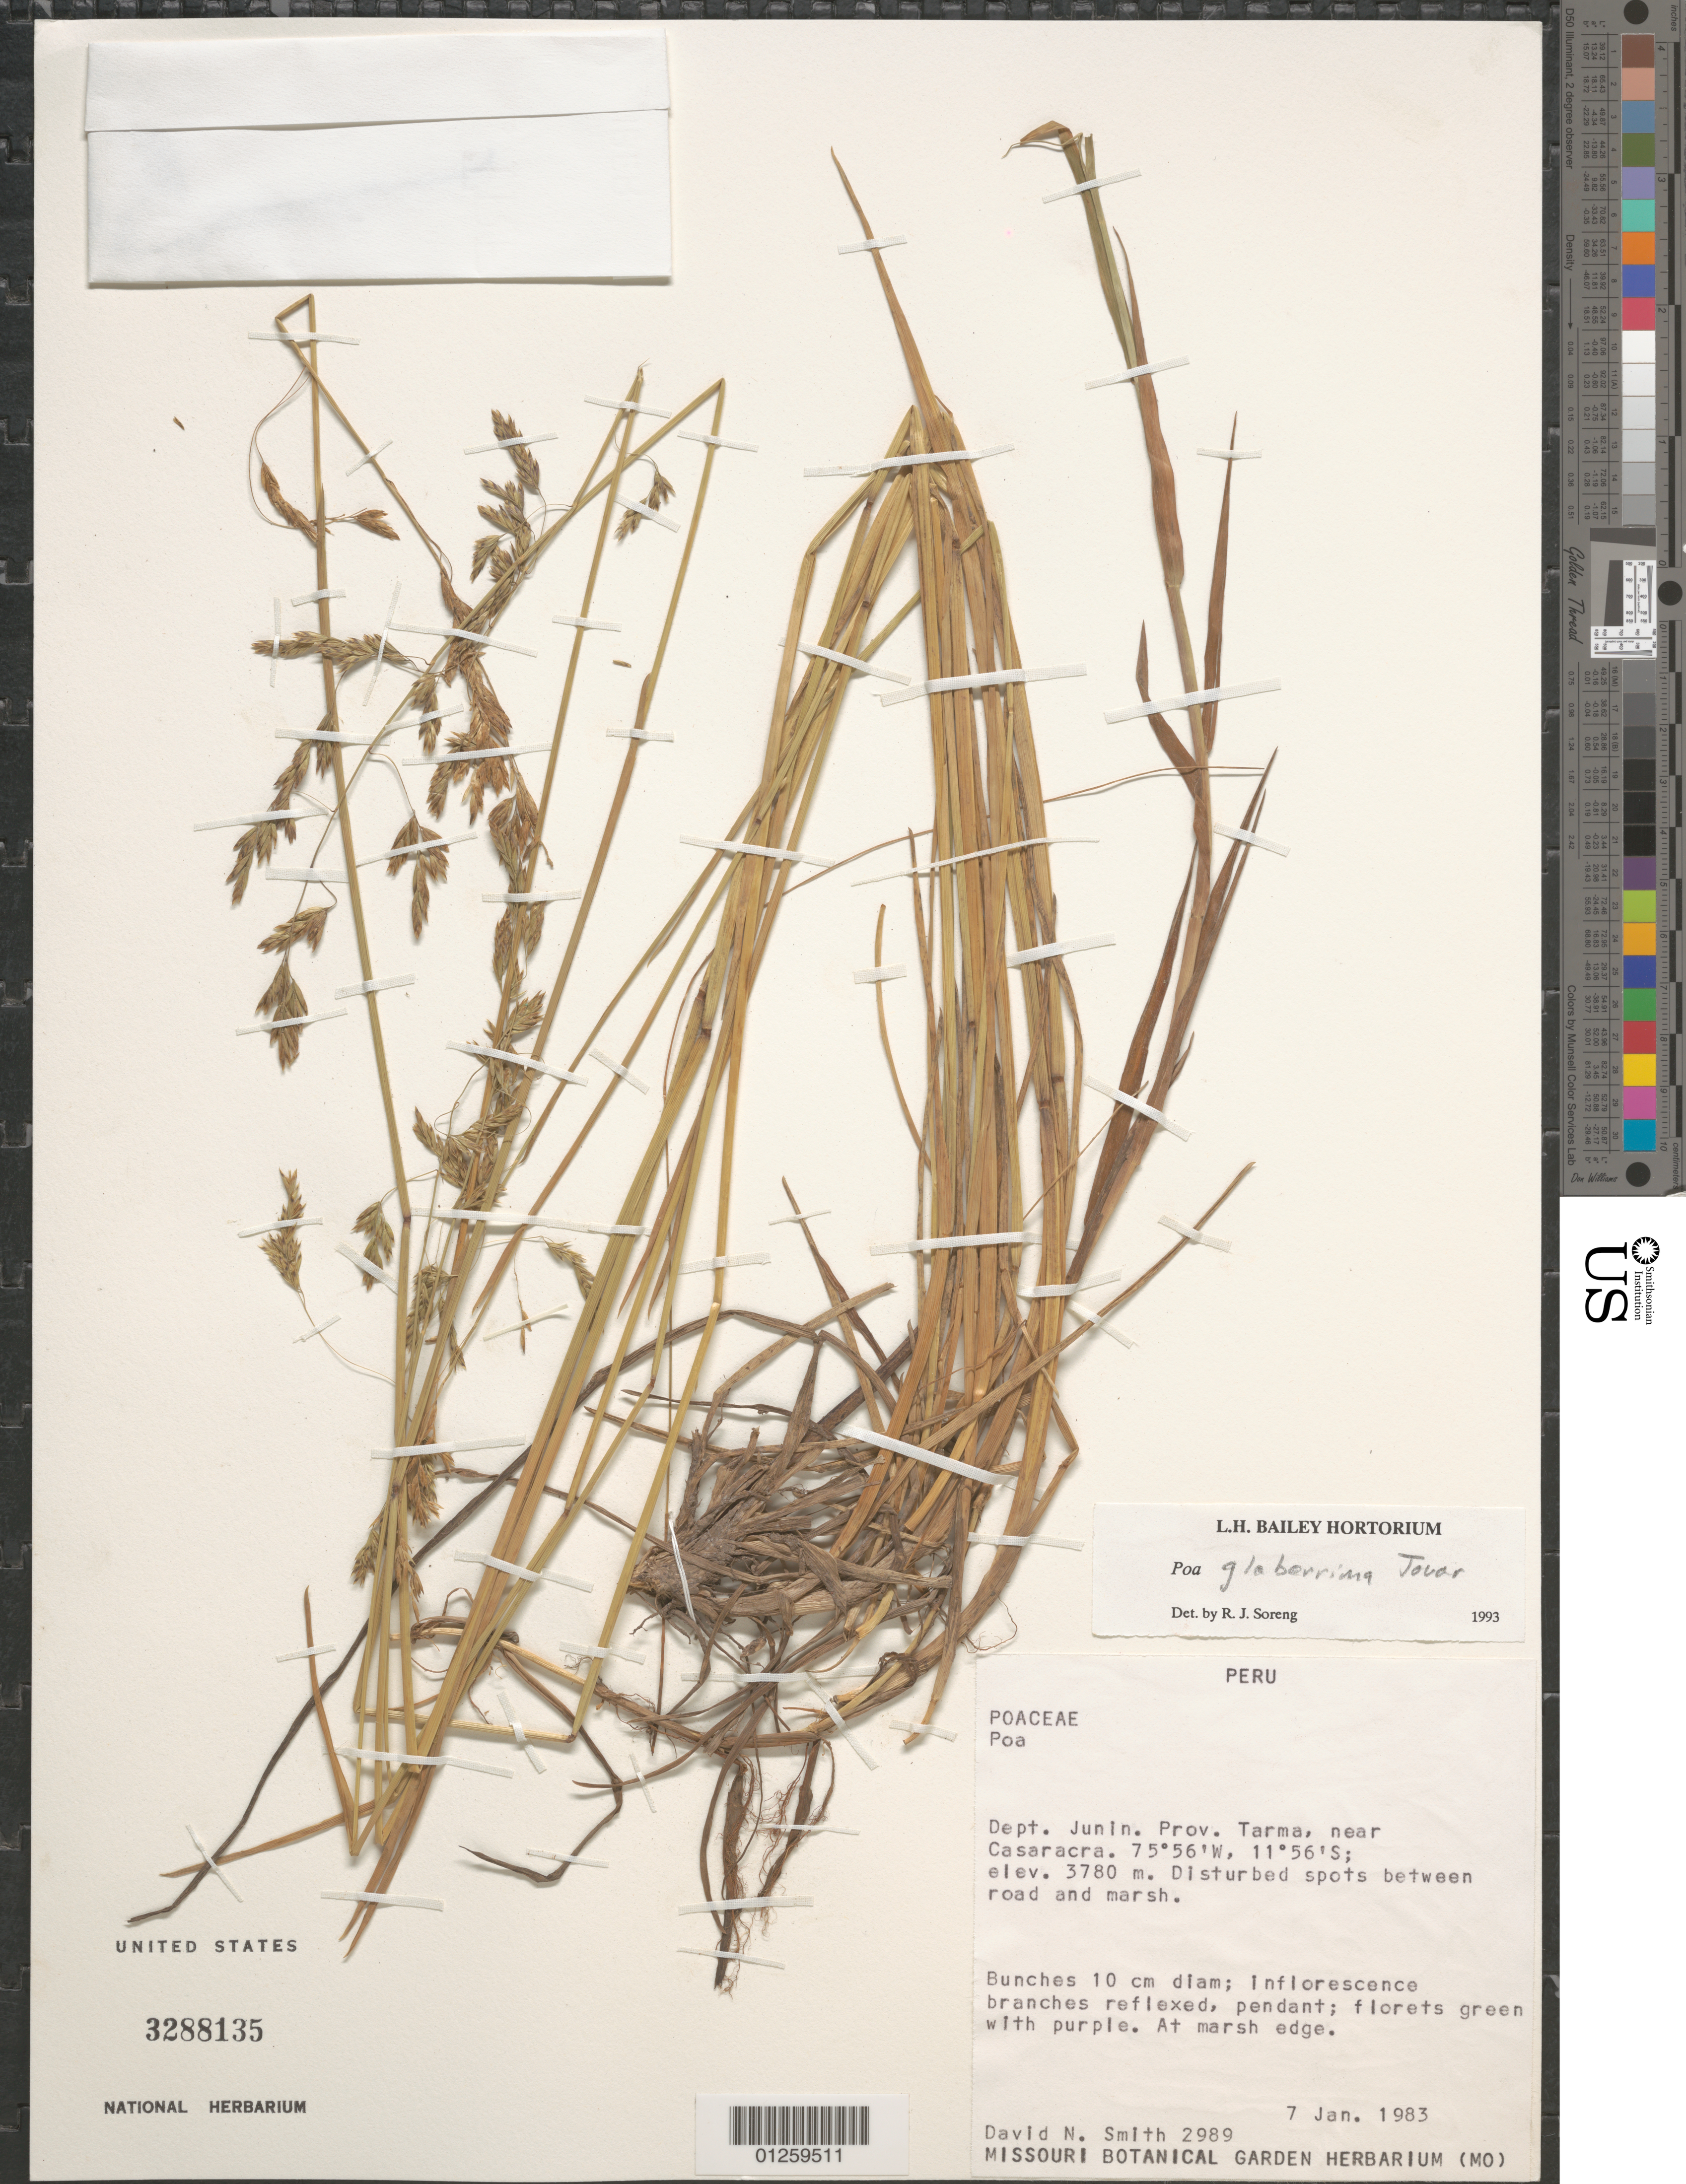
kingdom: Plantae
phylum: Tracheophyta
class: Liliopsida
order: Poales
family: Poaceae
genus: Poa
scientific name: Poa glaberrima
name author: Tovar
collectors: D. Smith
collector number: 2989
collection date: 1983-01-07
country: Peru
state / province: Junín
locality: Dept. Junin. Prov. Tarma, near Casaracra.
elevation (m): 3780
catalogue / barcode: US 3288135